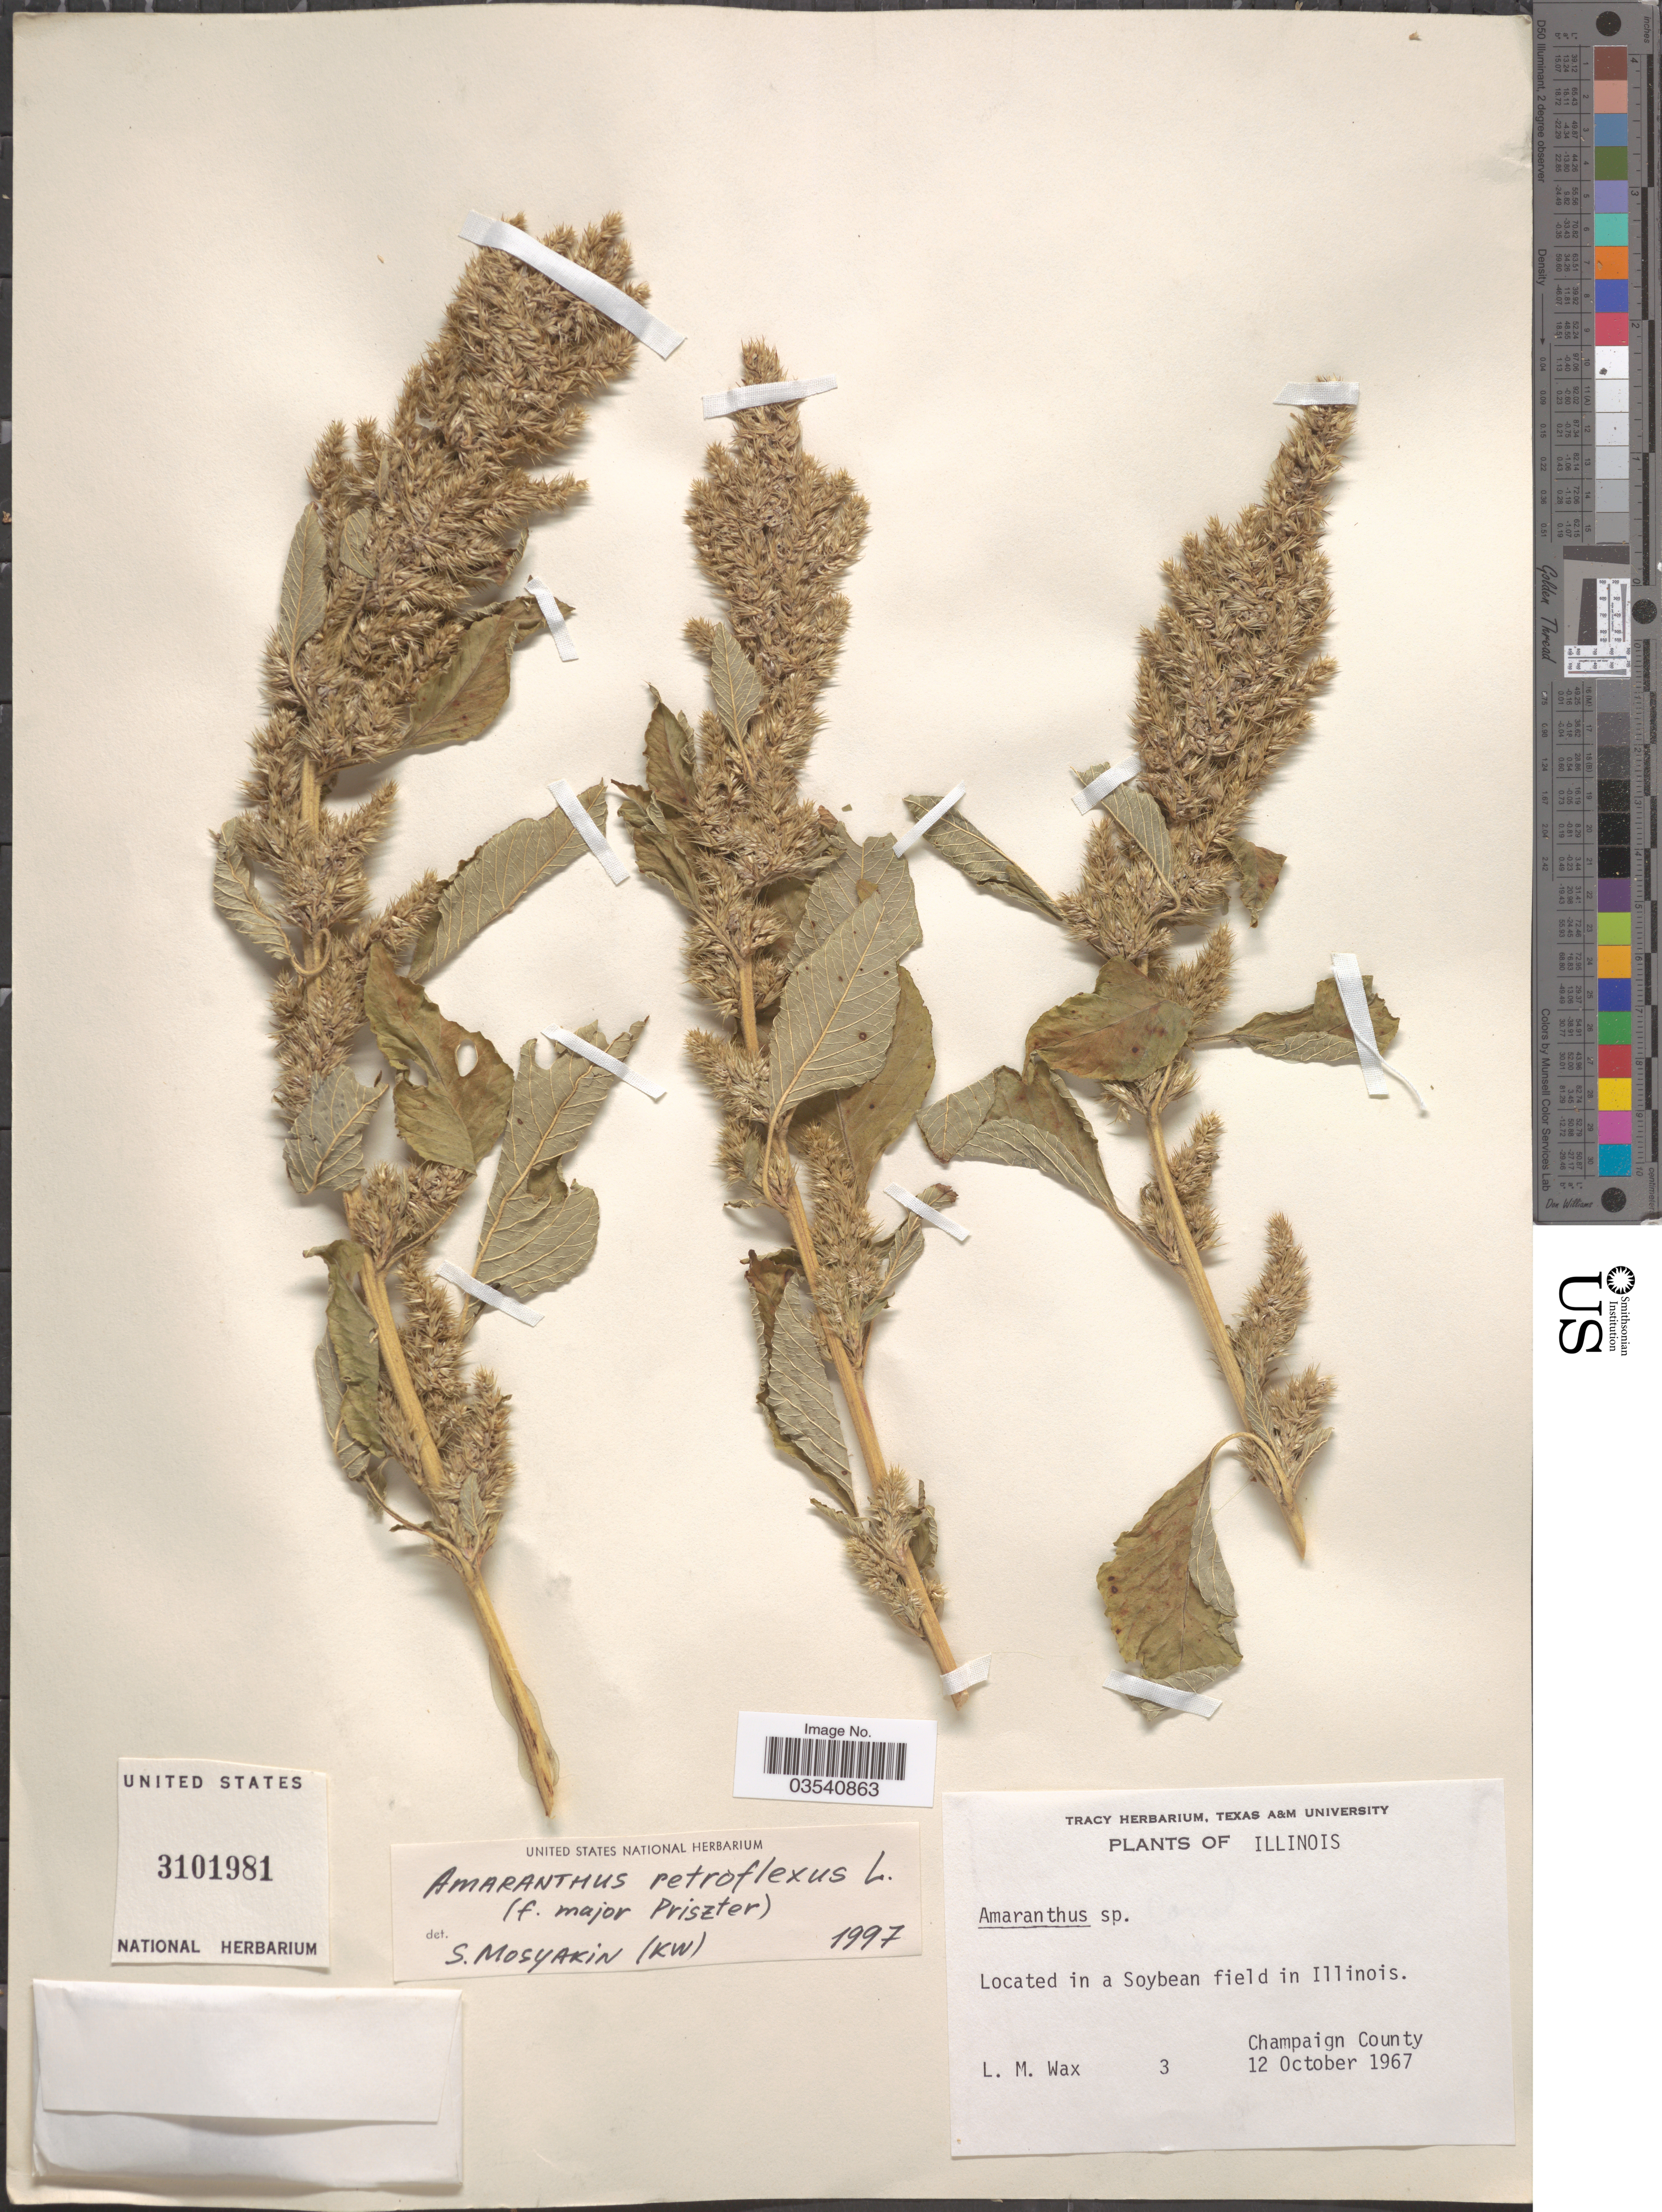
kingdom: Plantae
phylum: Tracheophyta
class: Magnoliopsida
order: Caryophyllales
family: Amaranthaceae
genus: Amaranthus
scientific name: Amaranthus retroflexus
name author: L.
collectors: L. Wax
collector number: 3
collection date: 1967-10-12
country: United States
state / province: Illinois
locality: In a Soybean field in Illinois. Champaign County.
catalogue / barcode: US 3101981